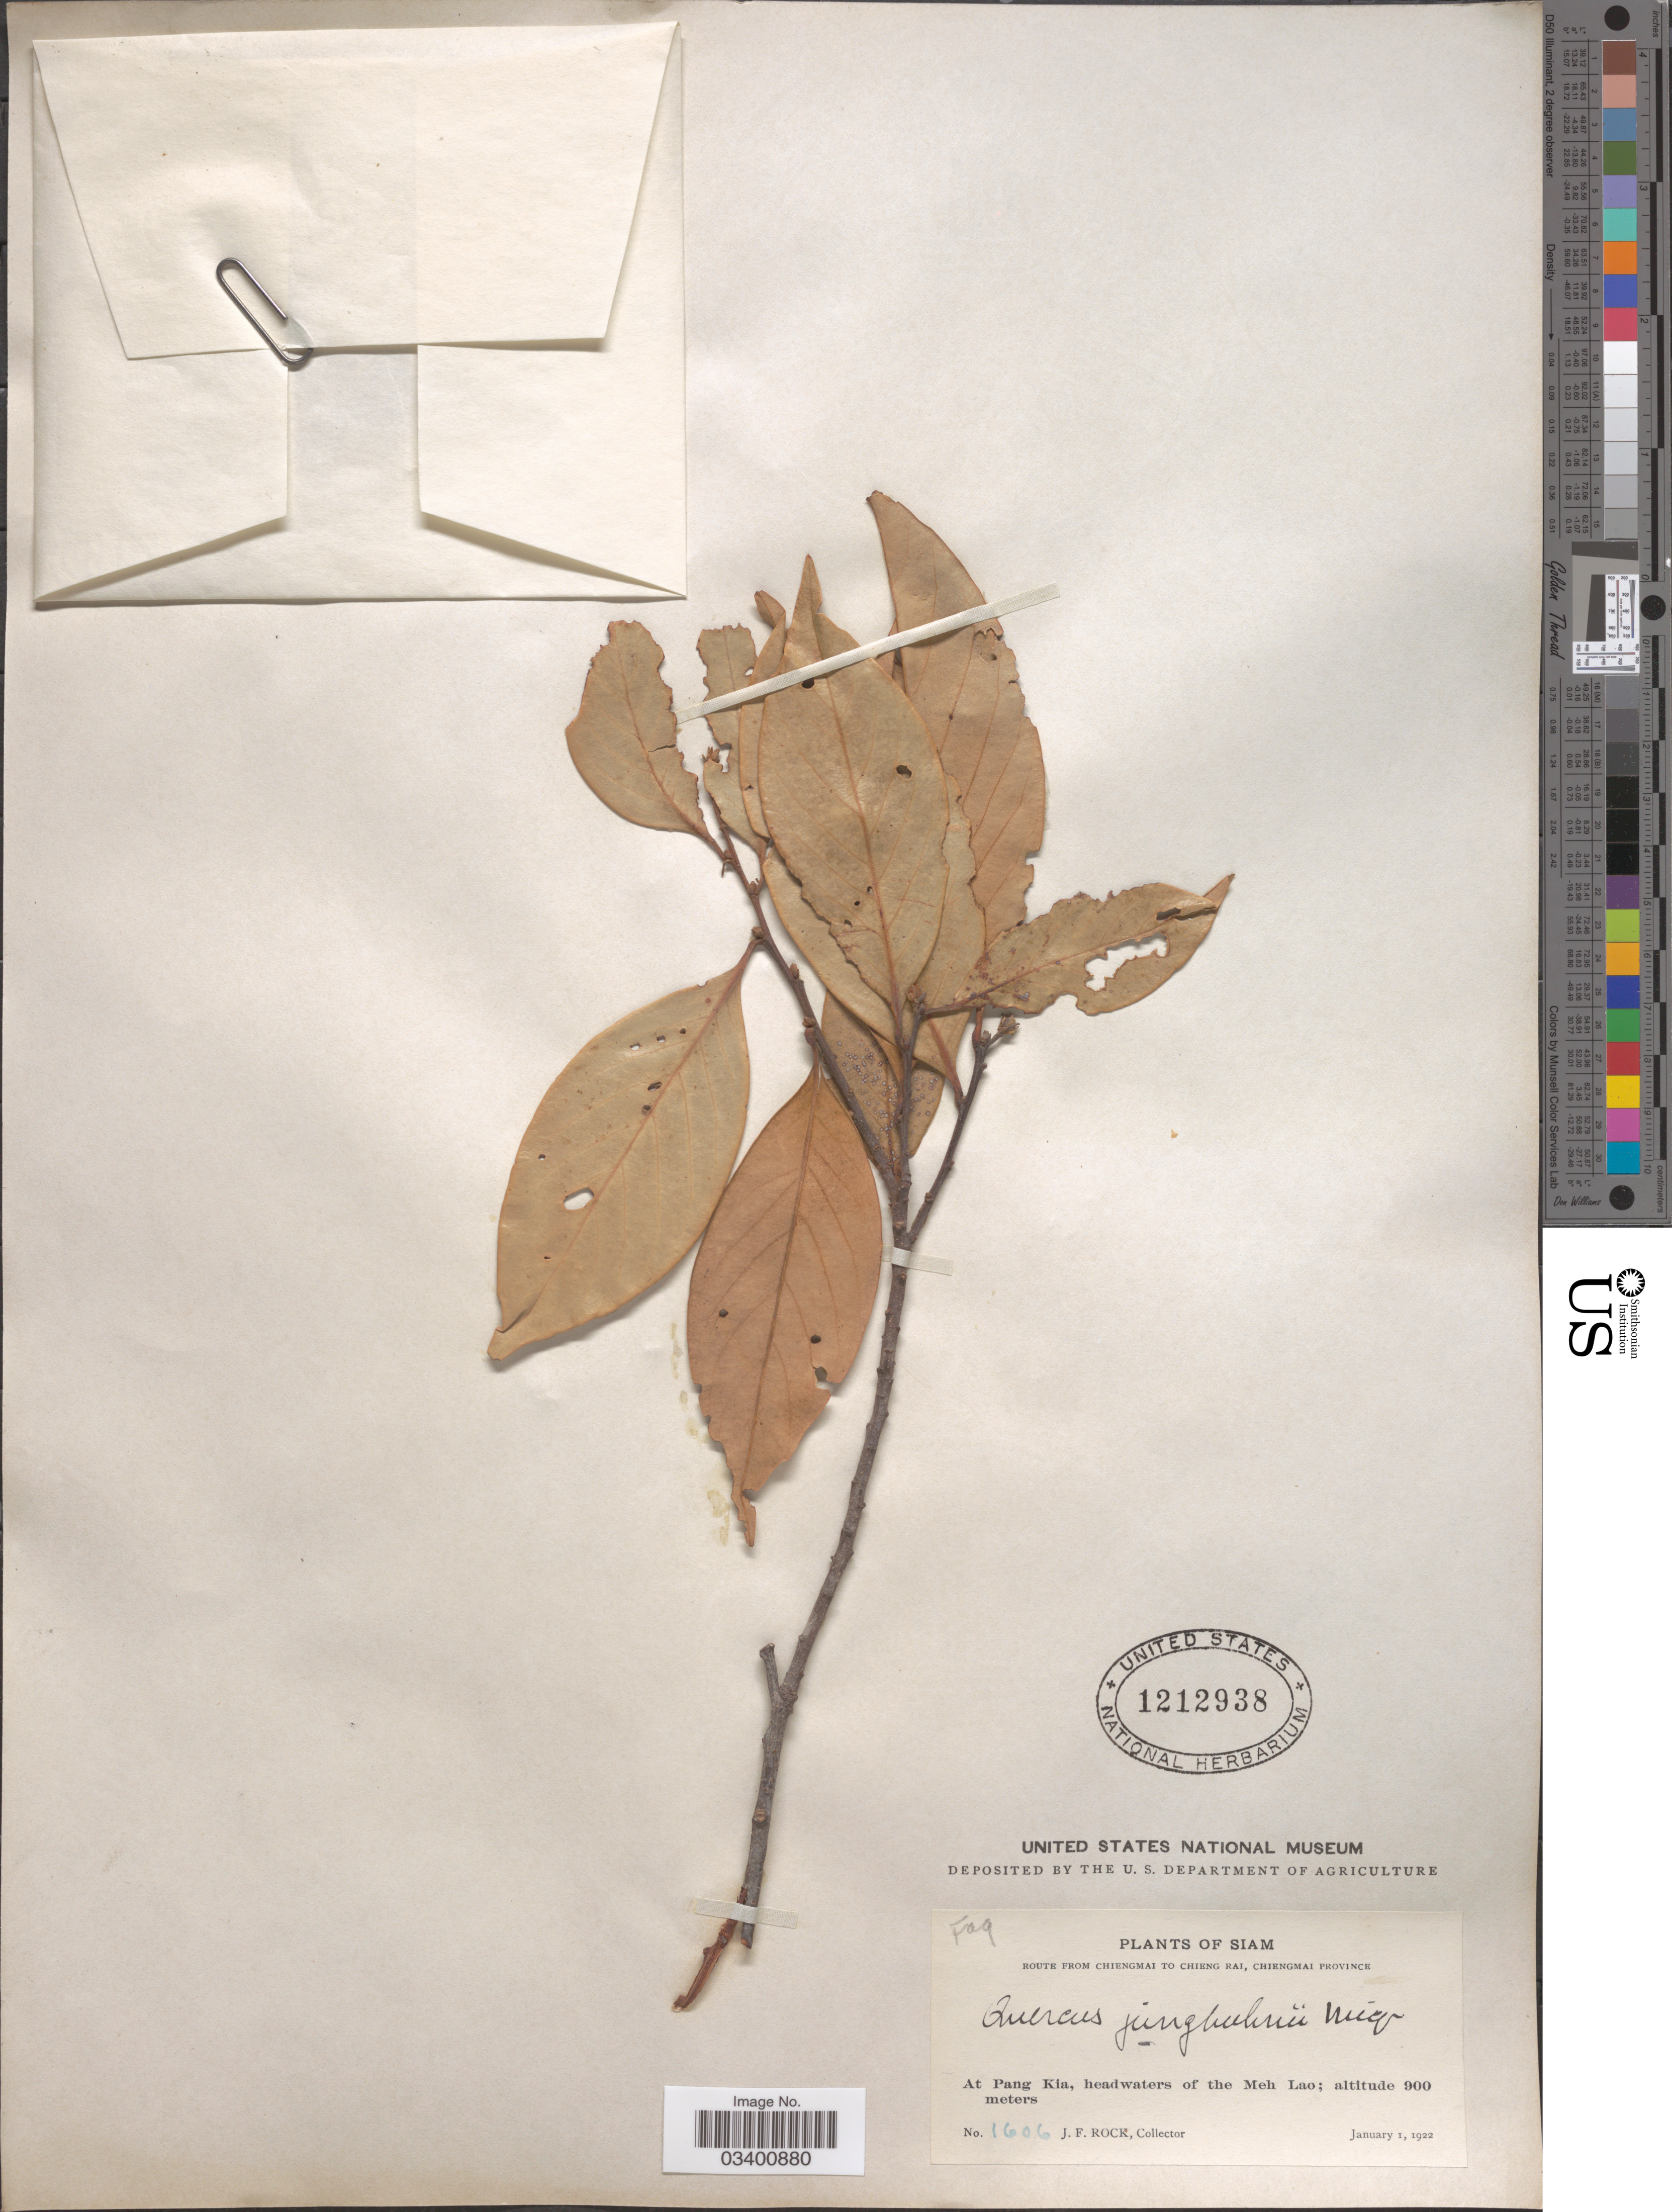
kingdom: Plantae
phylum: Tracheophyta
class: Magnoliopsida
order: Fagales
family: Fagaceae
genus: Castanopsis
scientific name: Castanopsis acuminatissima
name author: (Blume) A. DC.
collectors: J. Rock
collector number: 1606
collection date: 1922-01-01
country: Thailand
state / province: Chiang Mai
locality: Siam. Route from Chiengmai to Chieng Rai, Chiengmai Province. At Pang Kia, headwaters of the Meh Lao.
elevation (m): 900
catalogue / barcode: US 1212938